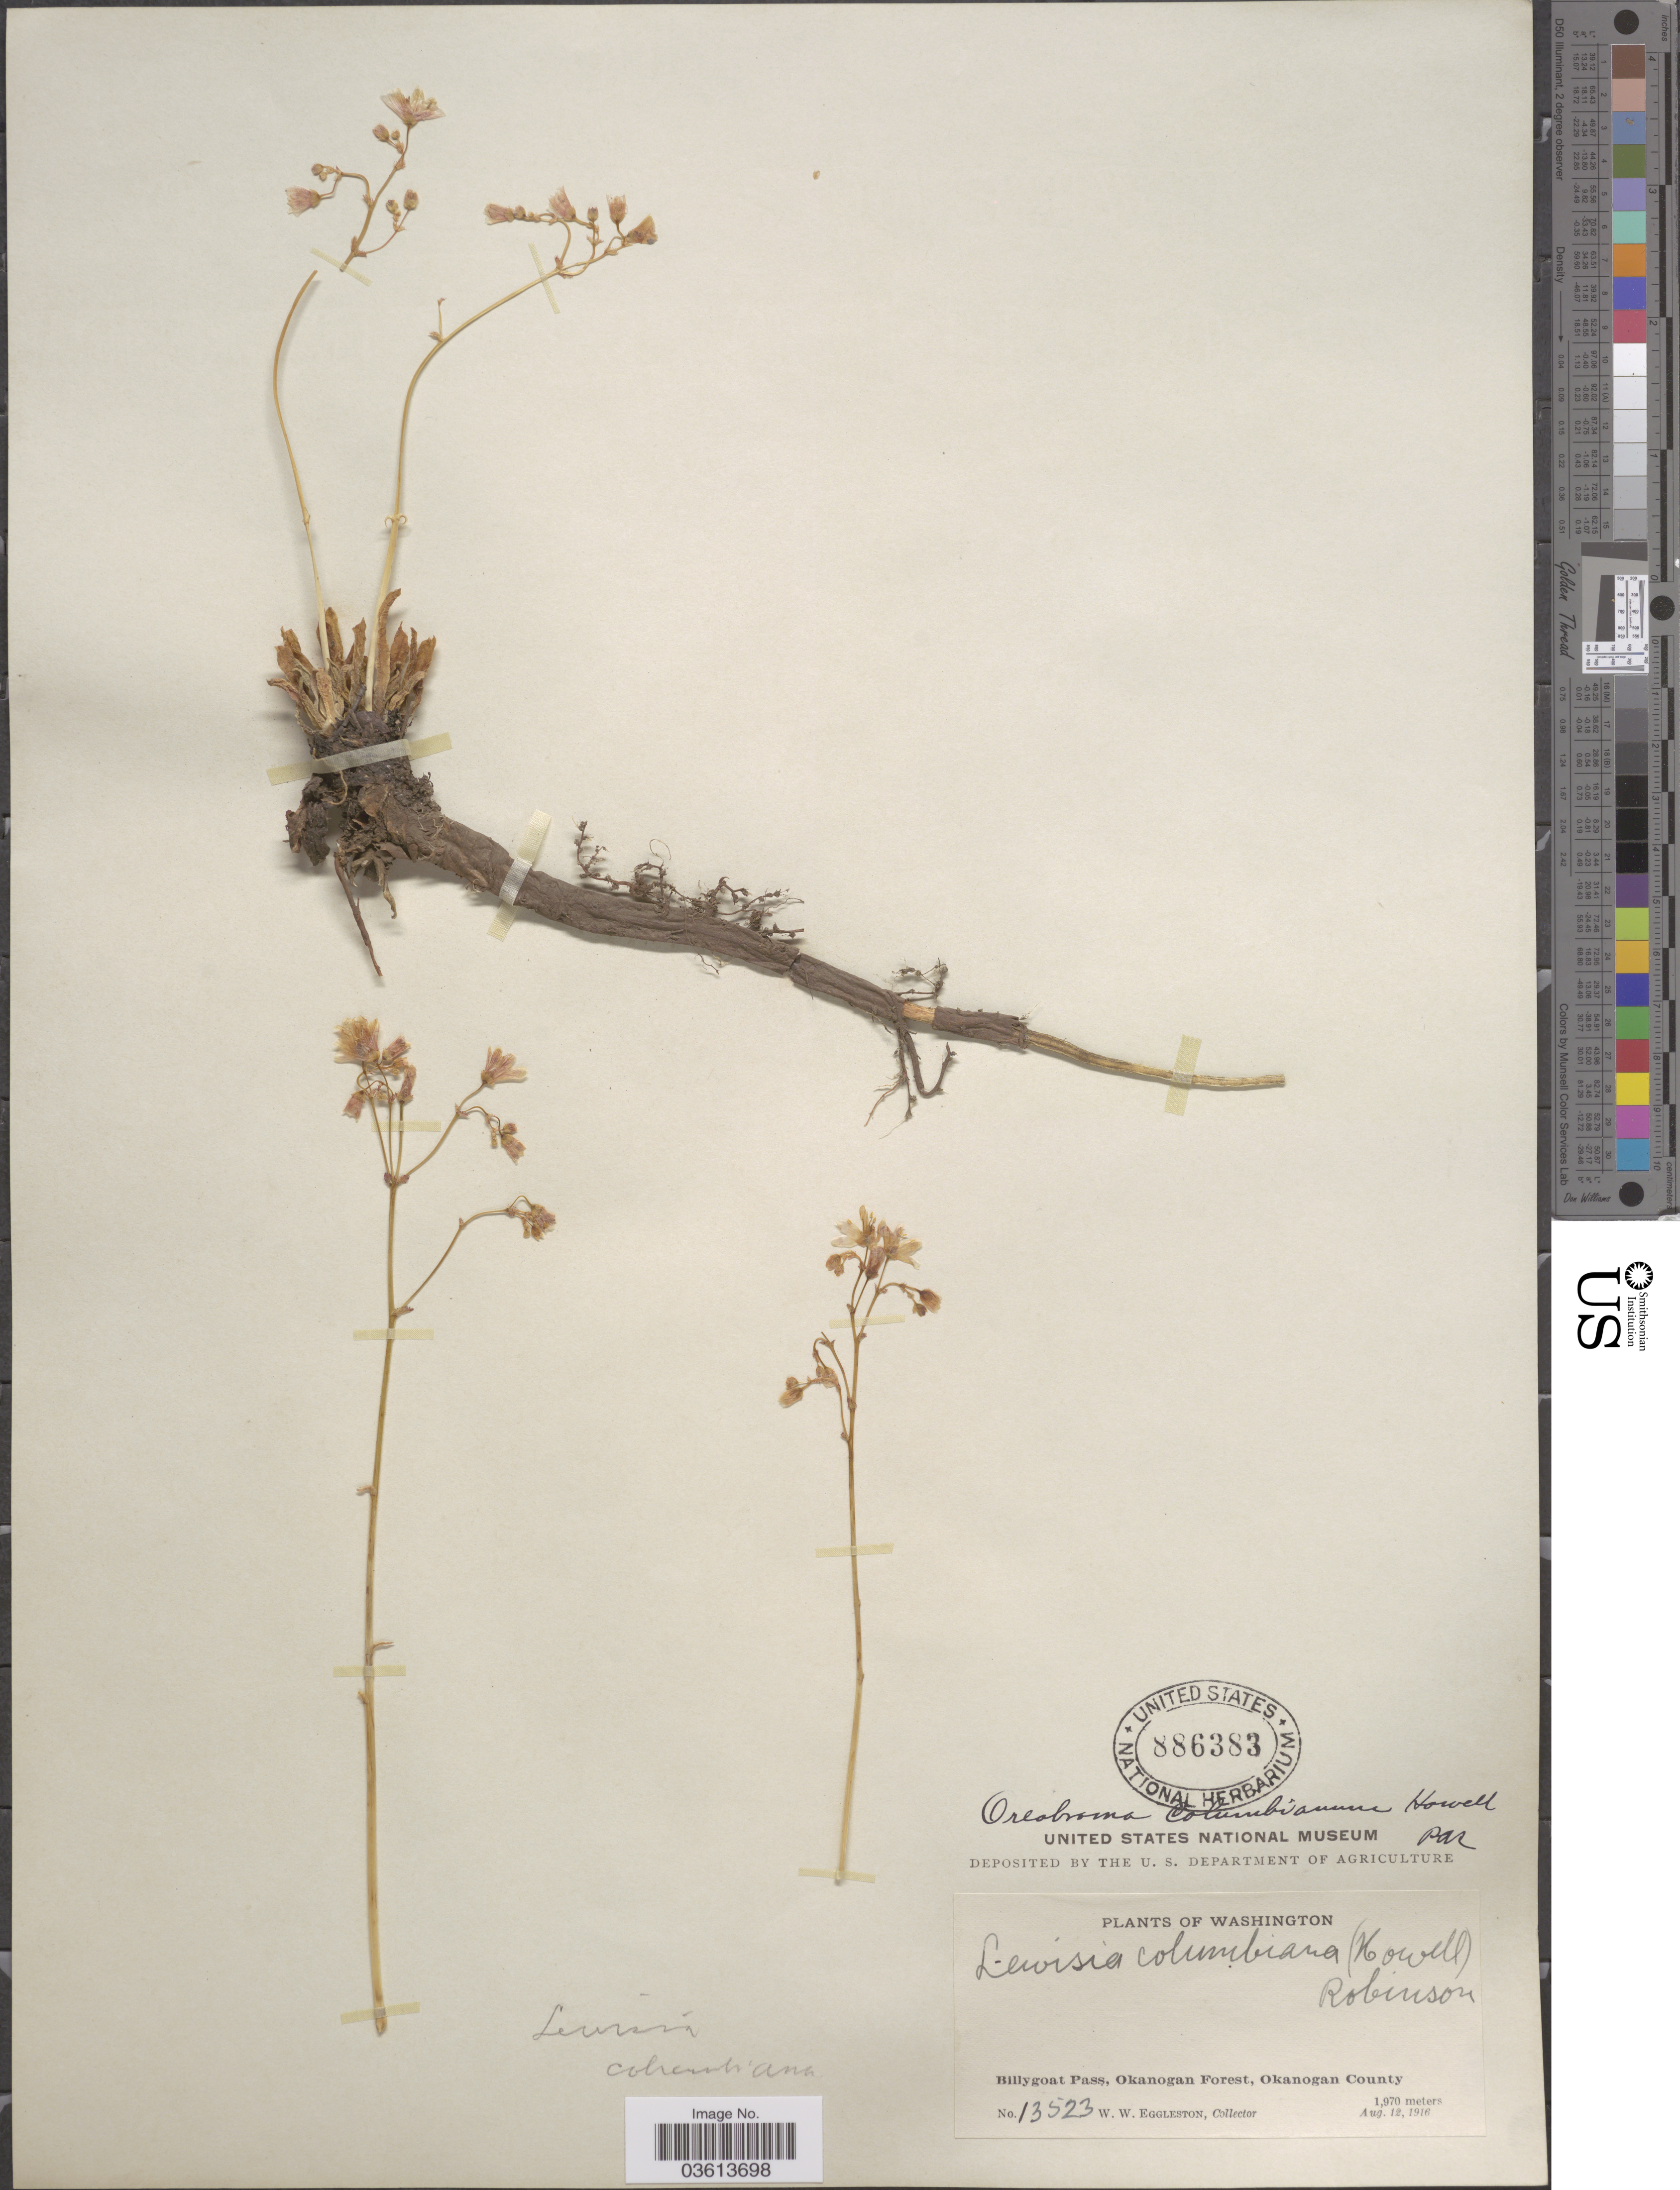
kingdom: Plantae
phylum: Tracheophyta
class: Magnoliopsida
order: Caryophyllales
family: Montiaceae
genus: Lewisia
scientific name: Lewisia columbiana var. columbiana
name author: (Howell ex A. Gray) B.L. Rob.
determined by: Strong, Mark T., (BOT), Smithsonian Institution - National Museum of Natural History (UNITED STATES)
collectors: W. W. Eggleston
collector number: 13523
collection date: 1916-08-12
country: United States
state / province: Washington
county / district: Okanogan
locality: Billygoat Pass, Okanogan Forest, Okanogan County.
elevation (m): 1970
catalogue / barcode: US 886383